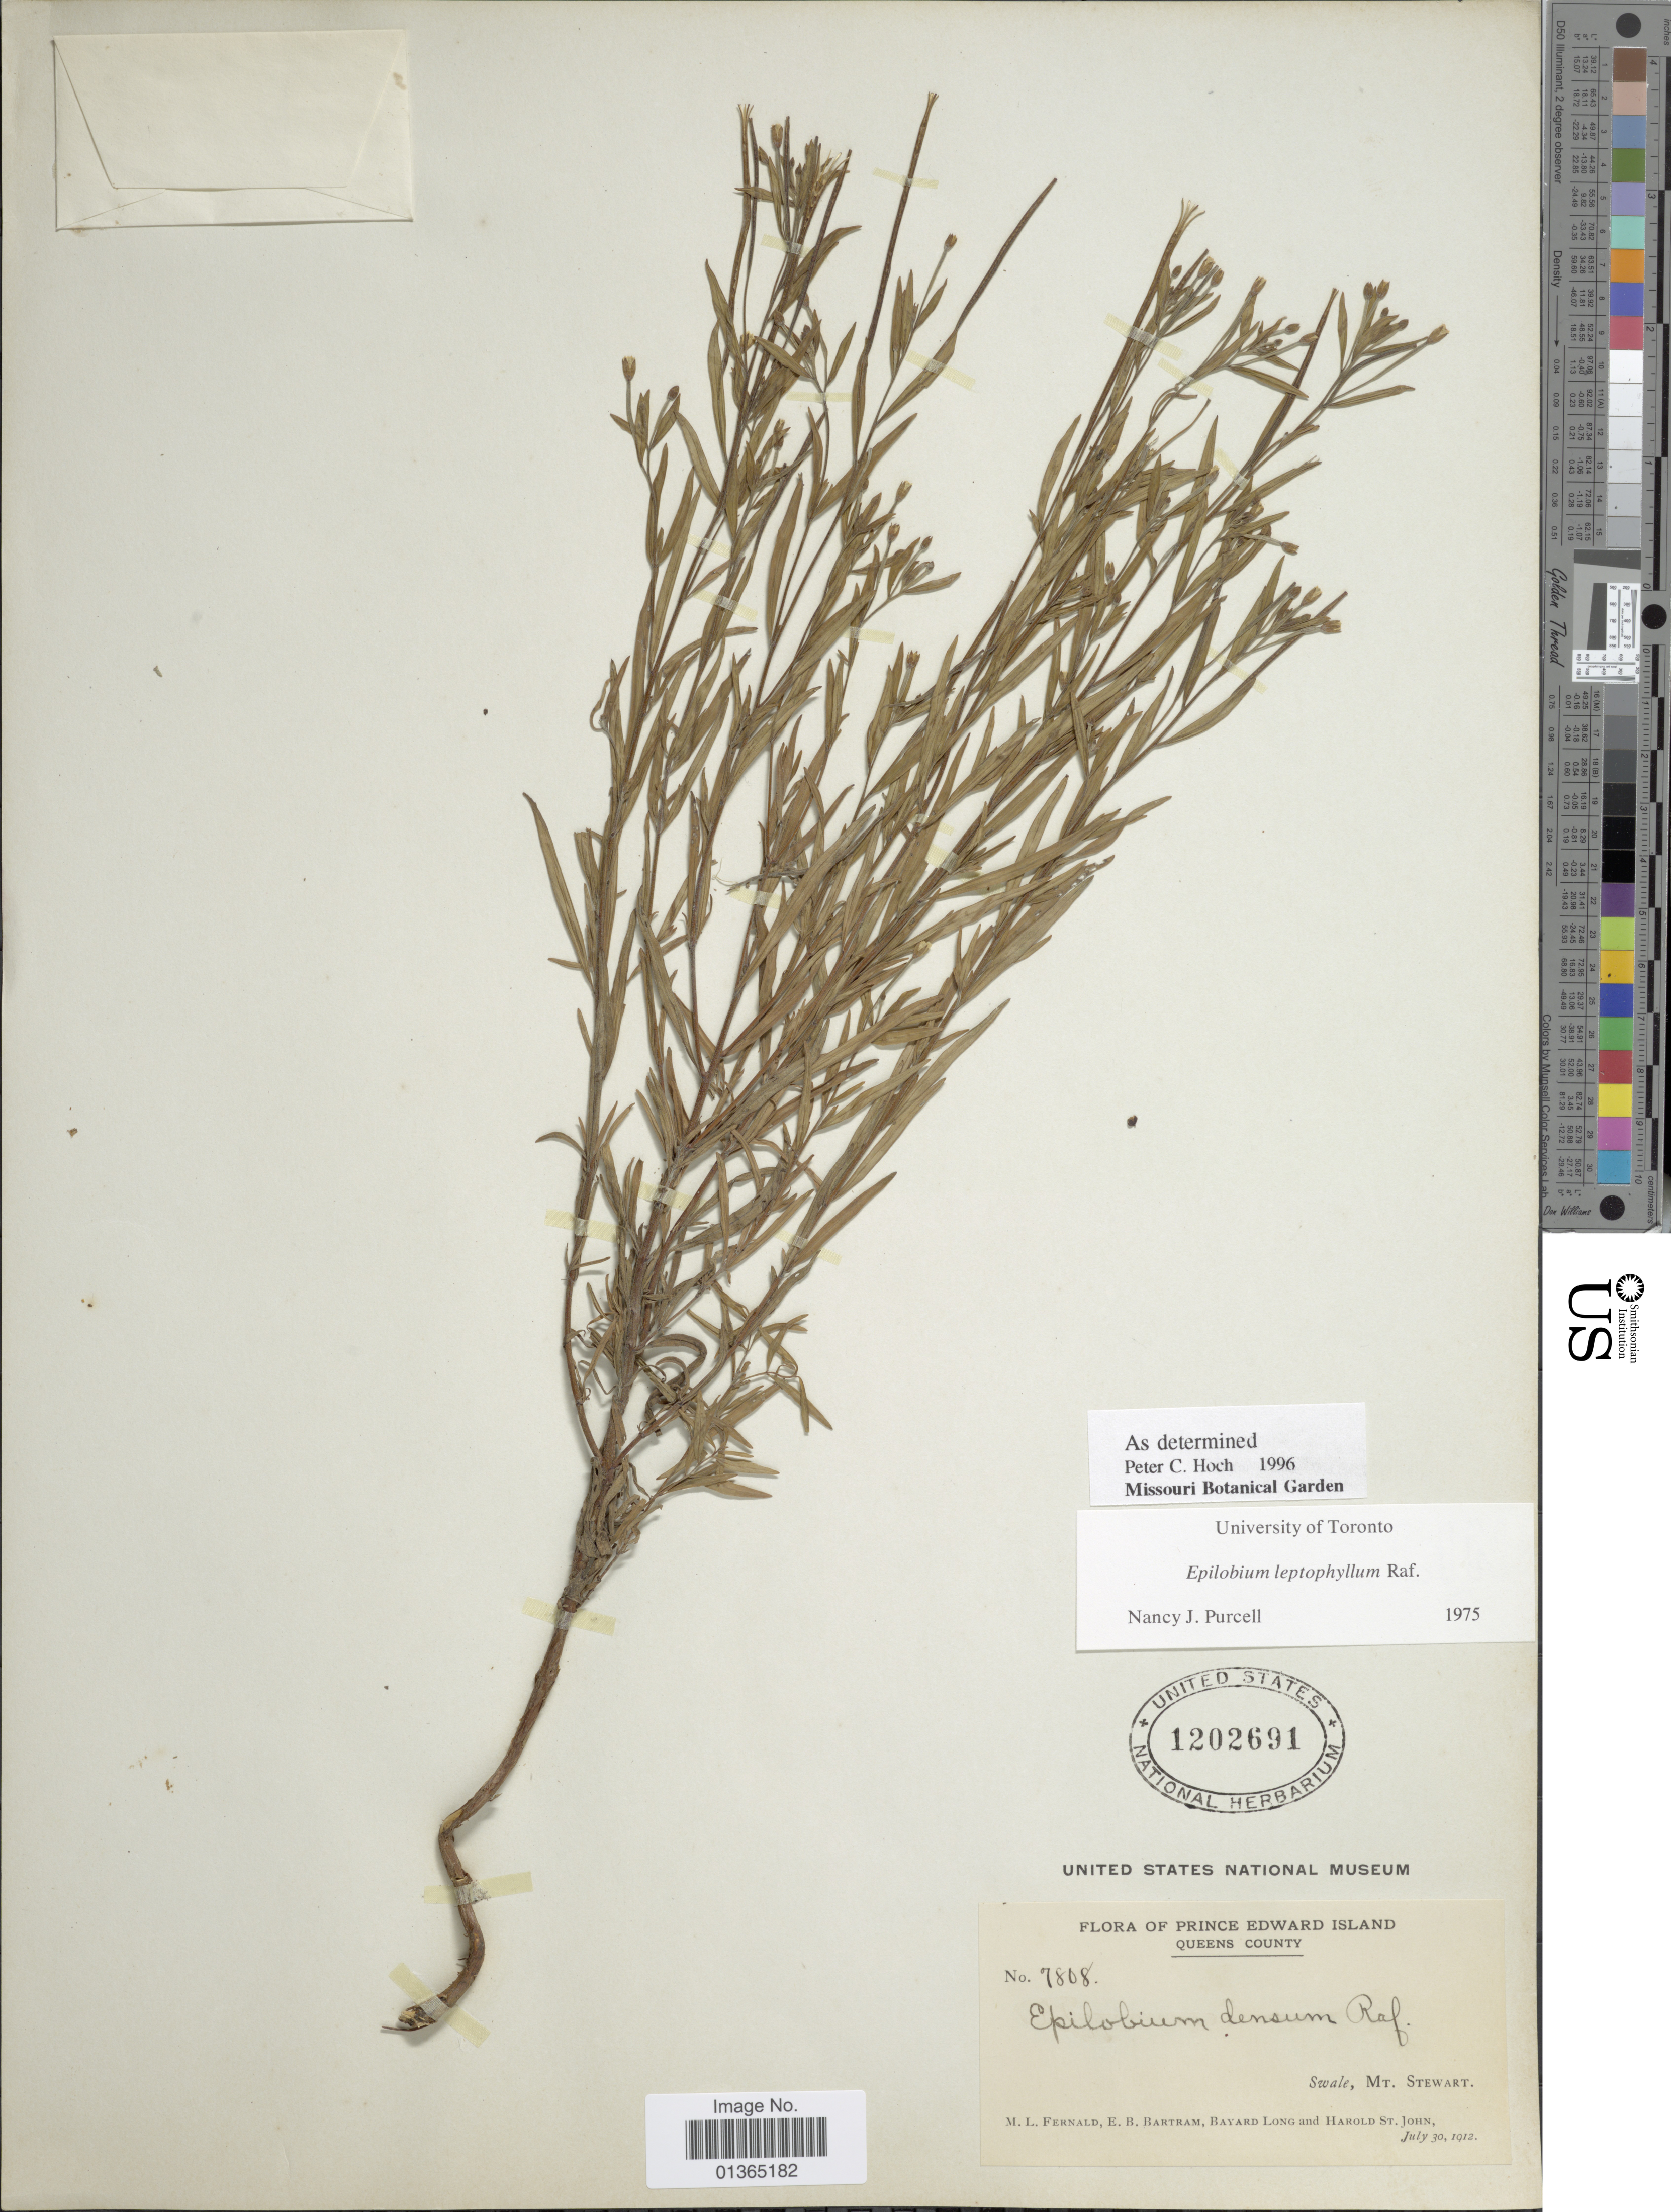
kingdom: Plantae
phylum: Tracheophyta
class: Magnoliopsida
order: Myrtales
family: Onagraceae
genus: Epilobium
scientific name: Epilobium leptophyllum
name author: Raf.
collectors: M. L. Fernald, E. B. Bartram, B. H. Long & H. St. John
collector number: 7808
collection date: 1912-07-30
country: Canada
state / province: Prince Edward Island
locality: Queens County. Swale, Mt. Stewart.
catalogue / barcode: US 1202691